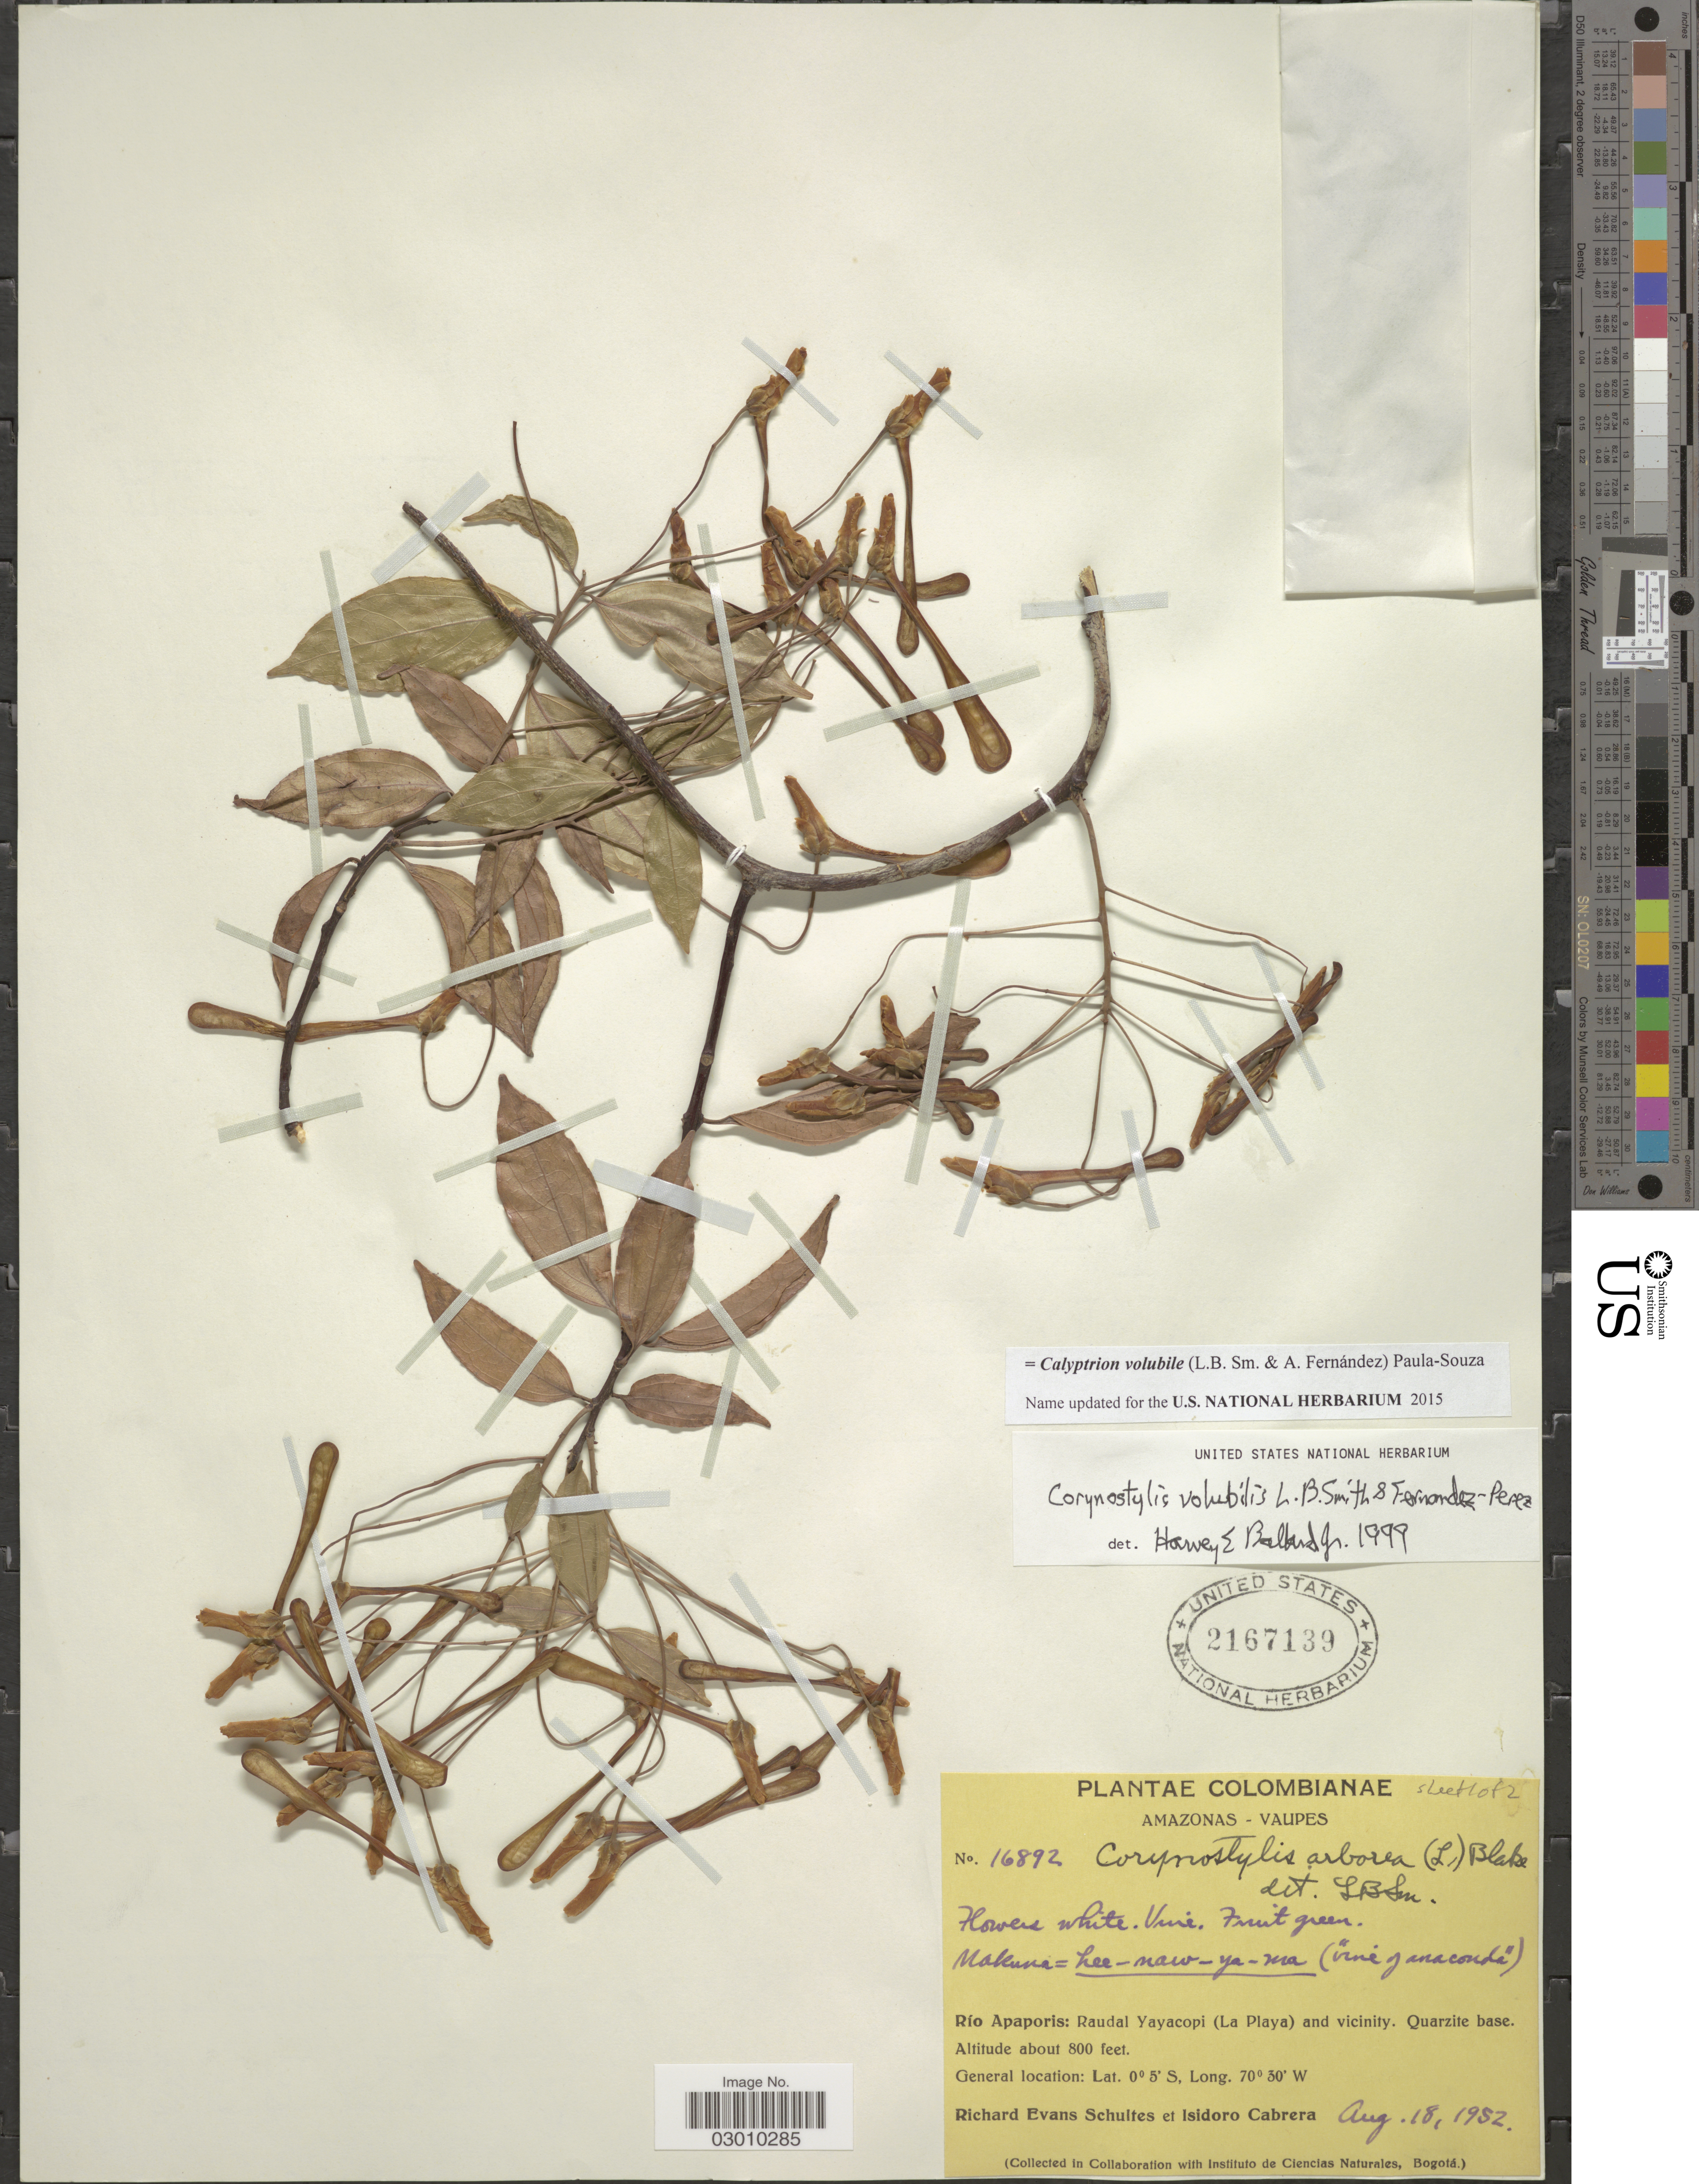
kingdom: Plantae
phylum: Tracheophyta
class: Magnoliopsida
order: Malpighiales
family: Violaceae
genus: Calyptrion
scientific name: Calyptrion volubile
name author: (L.B. Sm. & A. Fernández) Paula-Souza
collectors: R. E. Schultes & I. Cabrera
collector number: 16892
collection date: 1952-08-18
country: Colombia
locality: Amazonas - Vaupes. Río Apaporis: Raudal Yayacopi (La Playa) and vicinity.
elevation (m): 244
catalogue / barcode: US 2167139